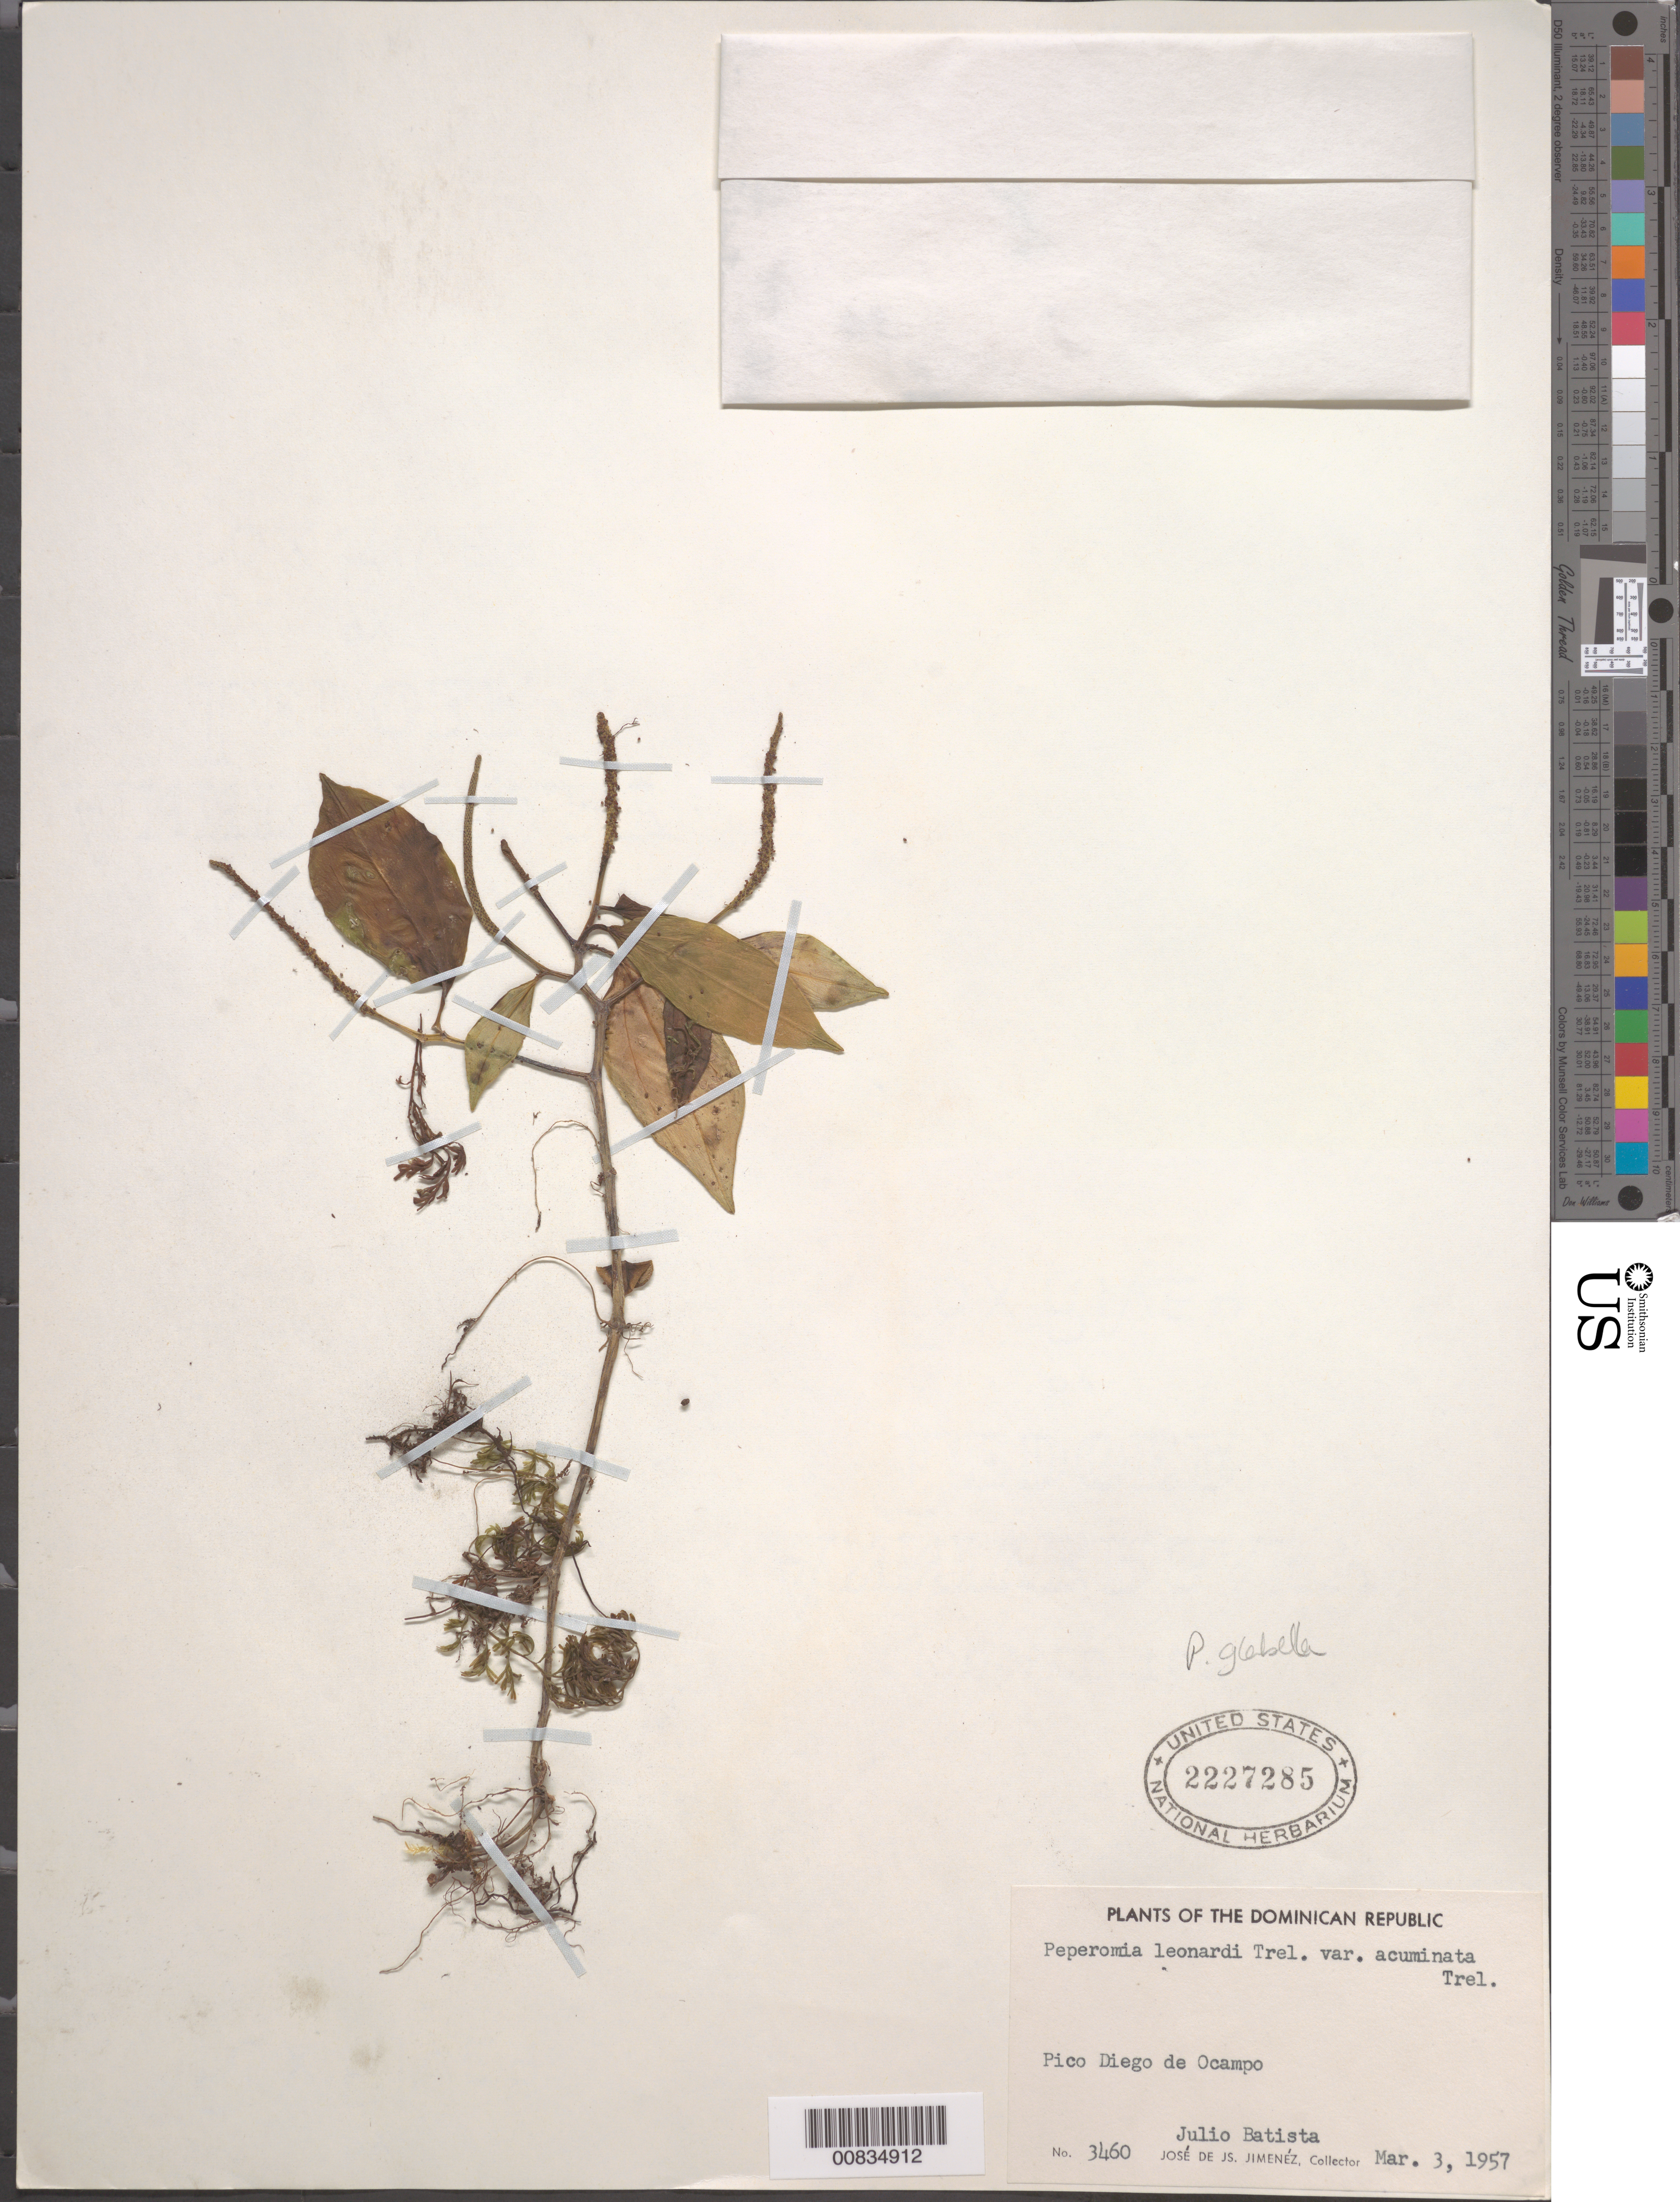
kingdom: Plantae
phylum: Tracheophyta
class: Magnoliopsida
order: Piperales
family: Piperaceae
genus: Peperomia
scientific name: Peperomia glabella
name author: (Sw.) A. Dietr.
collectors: J. J. Jiménez & J. Batista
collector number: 3460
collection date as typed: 03 Mar 1957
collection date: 1957-03-03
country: Dominican Republic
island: Hispaniola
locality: Pico Diego de Ocampo.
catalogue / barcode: US 2227285